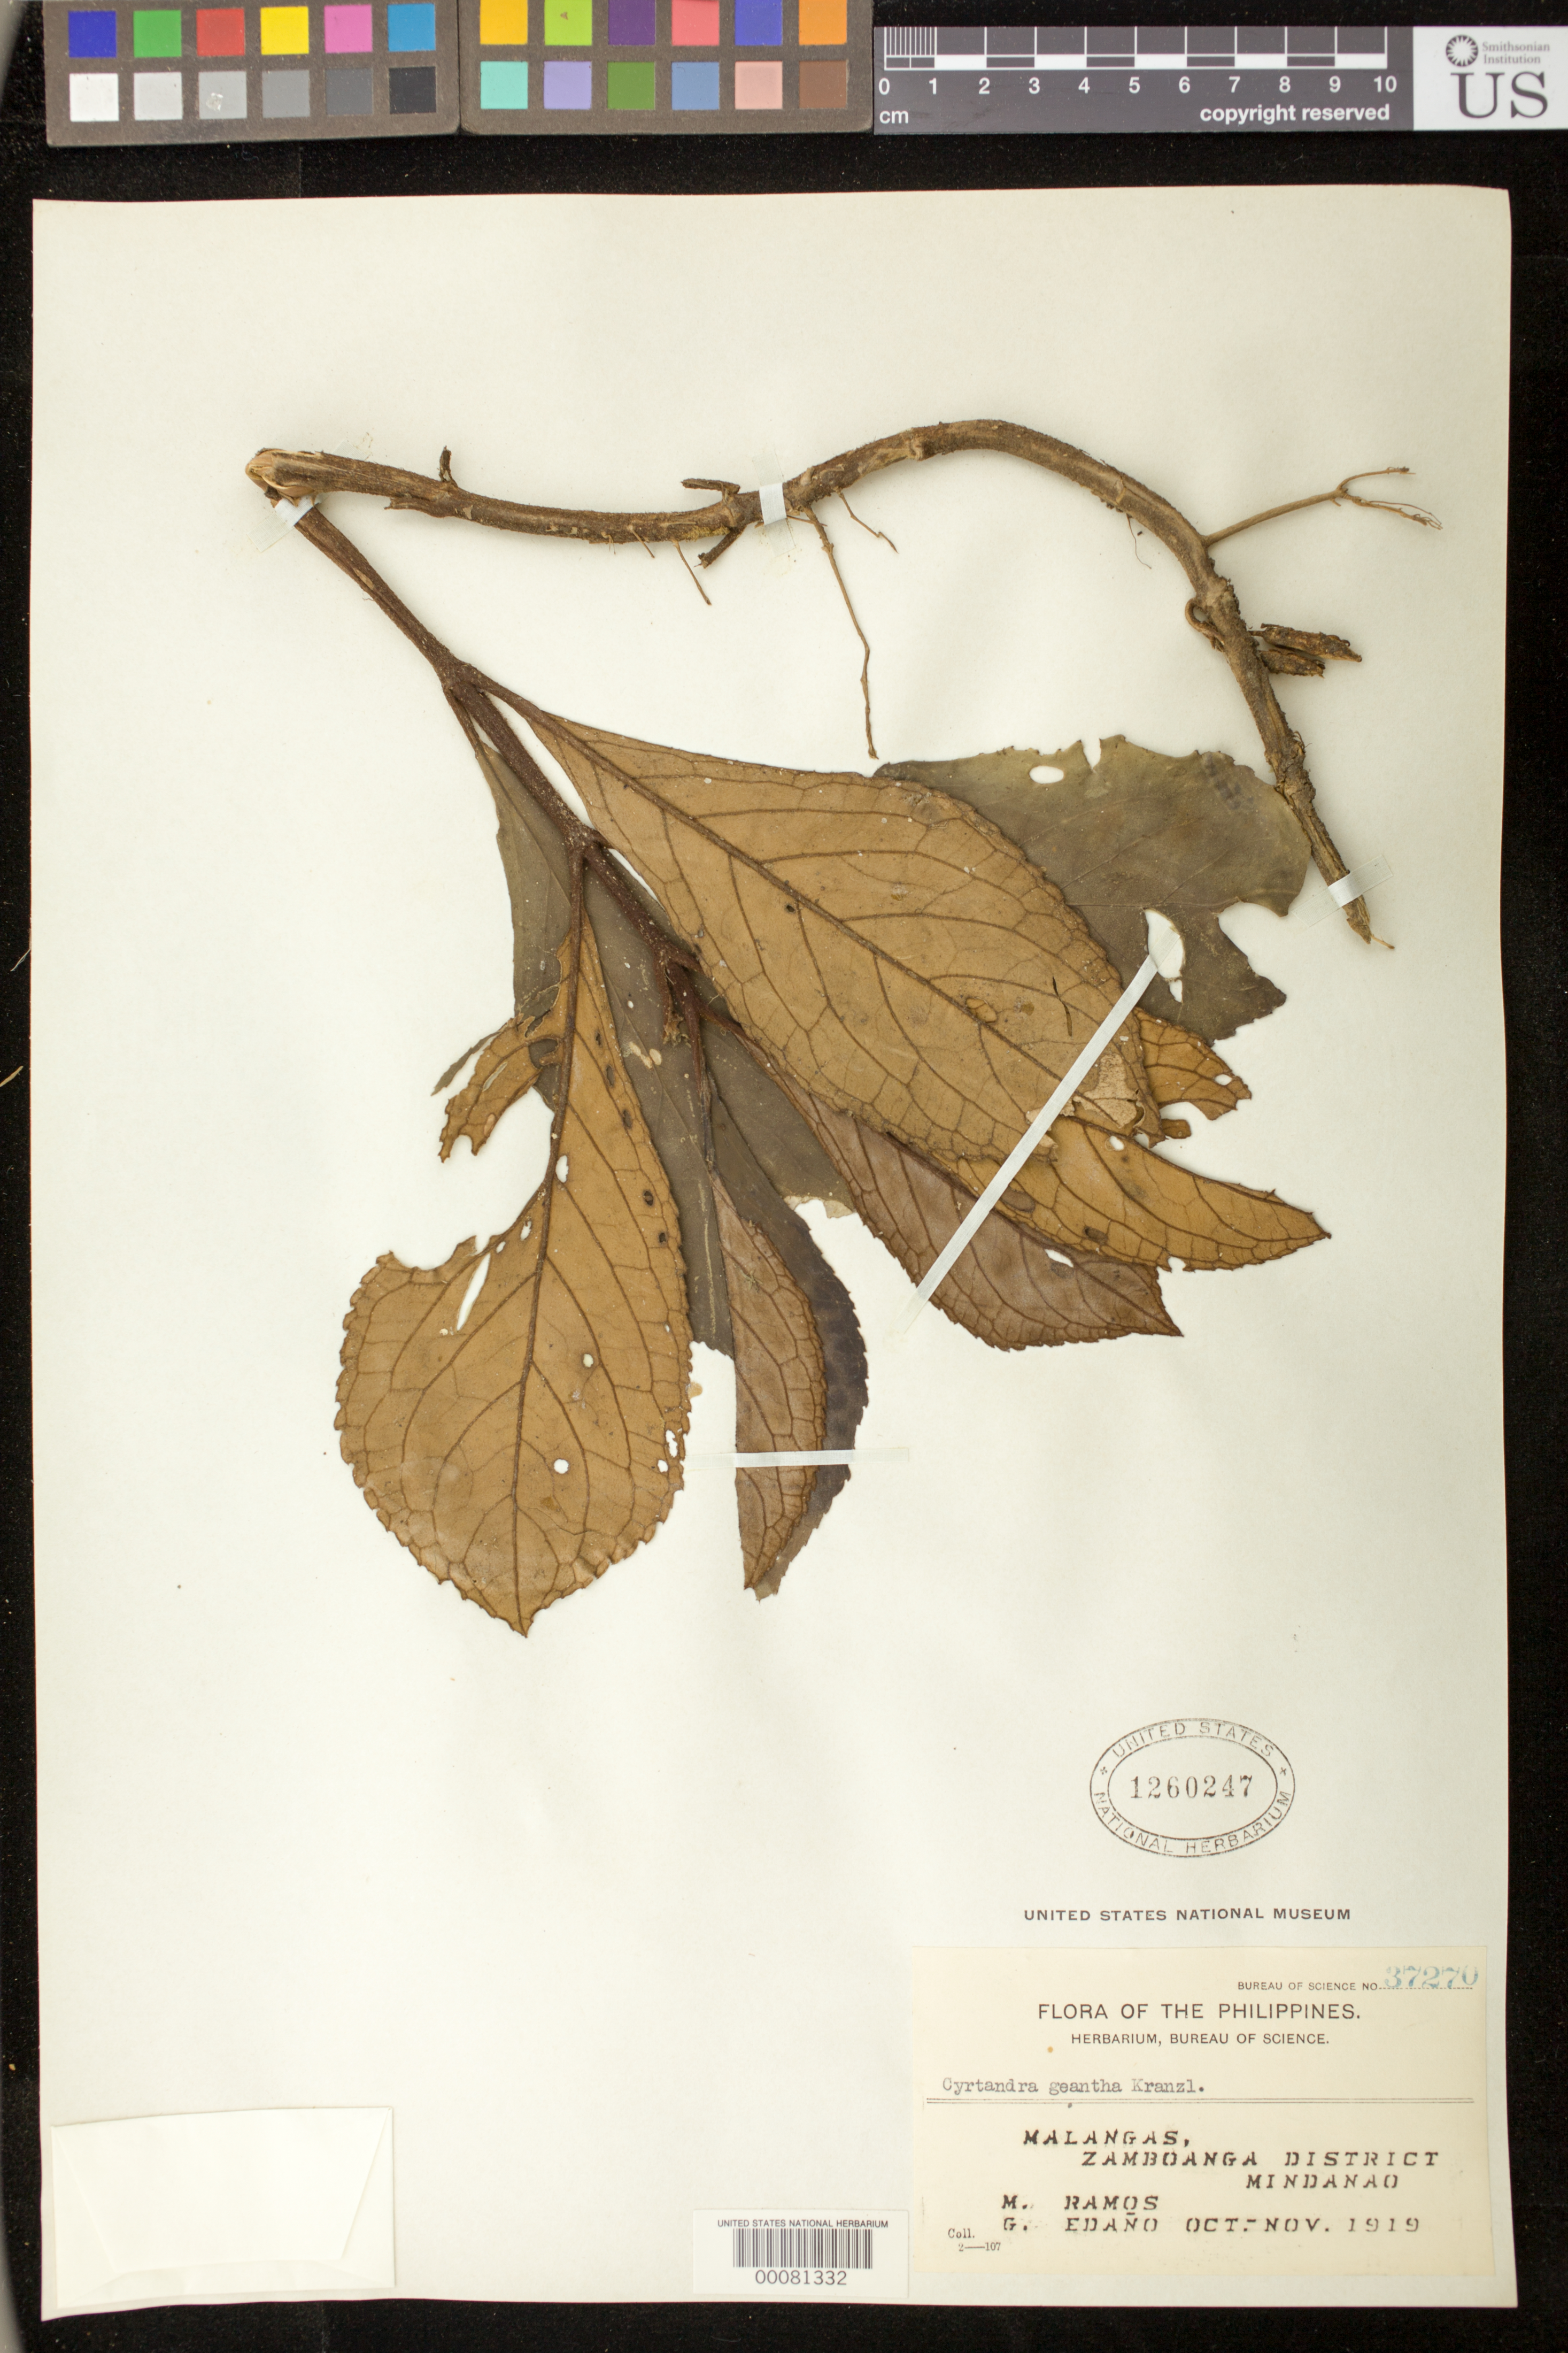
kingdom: Plantae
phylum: Tracheophyta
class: Magnoliopsida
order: Lamiales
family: Gesneriaceae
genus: Cyrtandra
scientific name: Cyrtandra geantha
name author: Kraenzl.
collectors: M. Ramos & G. Edaño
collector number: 37270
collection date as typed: Oct-Nov 1919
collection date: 1919-10/1919-11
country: Philippines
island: Mindanao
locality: Malangas, zamboanga district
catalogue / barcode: US 1260247